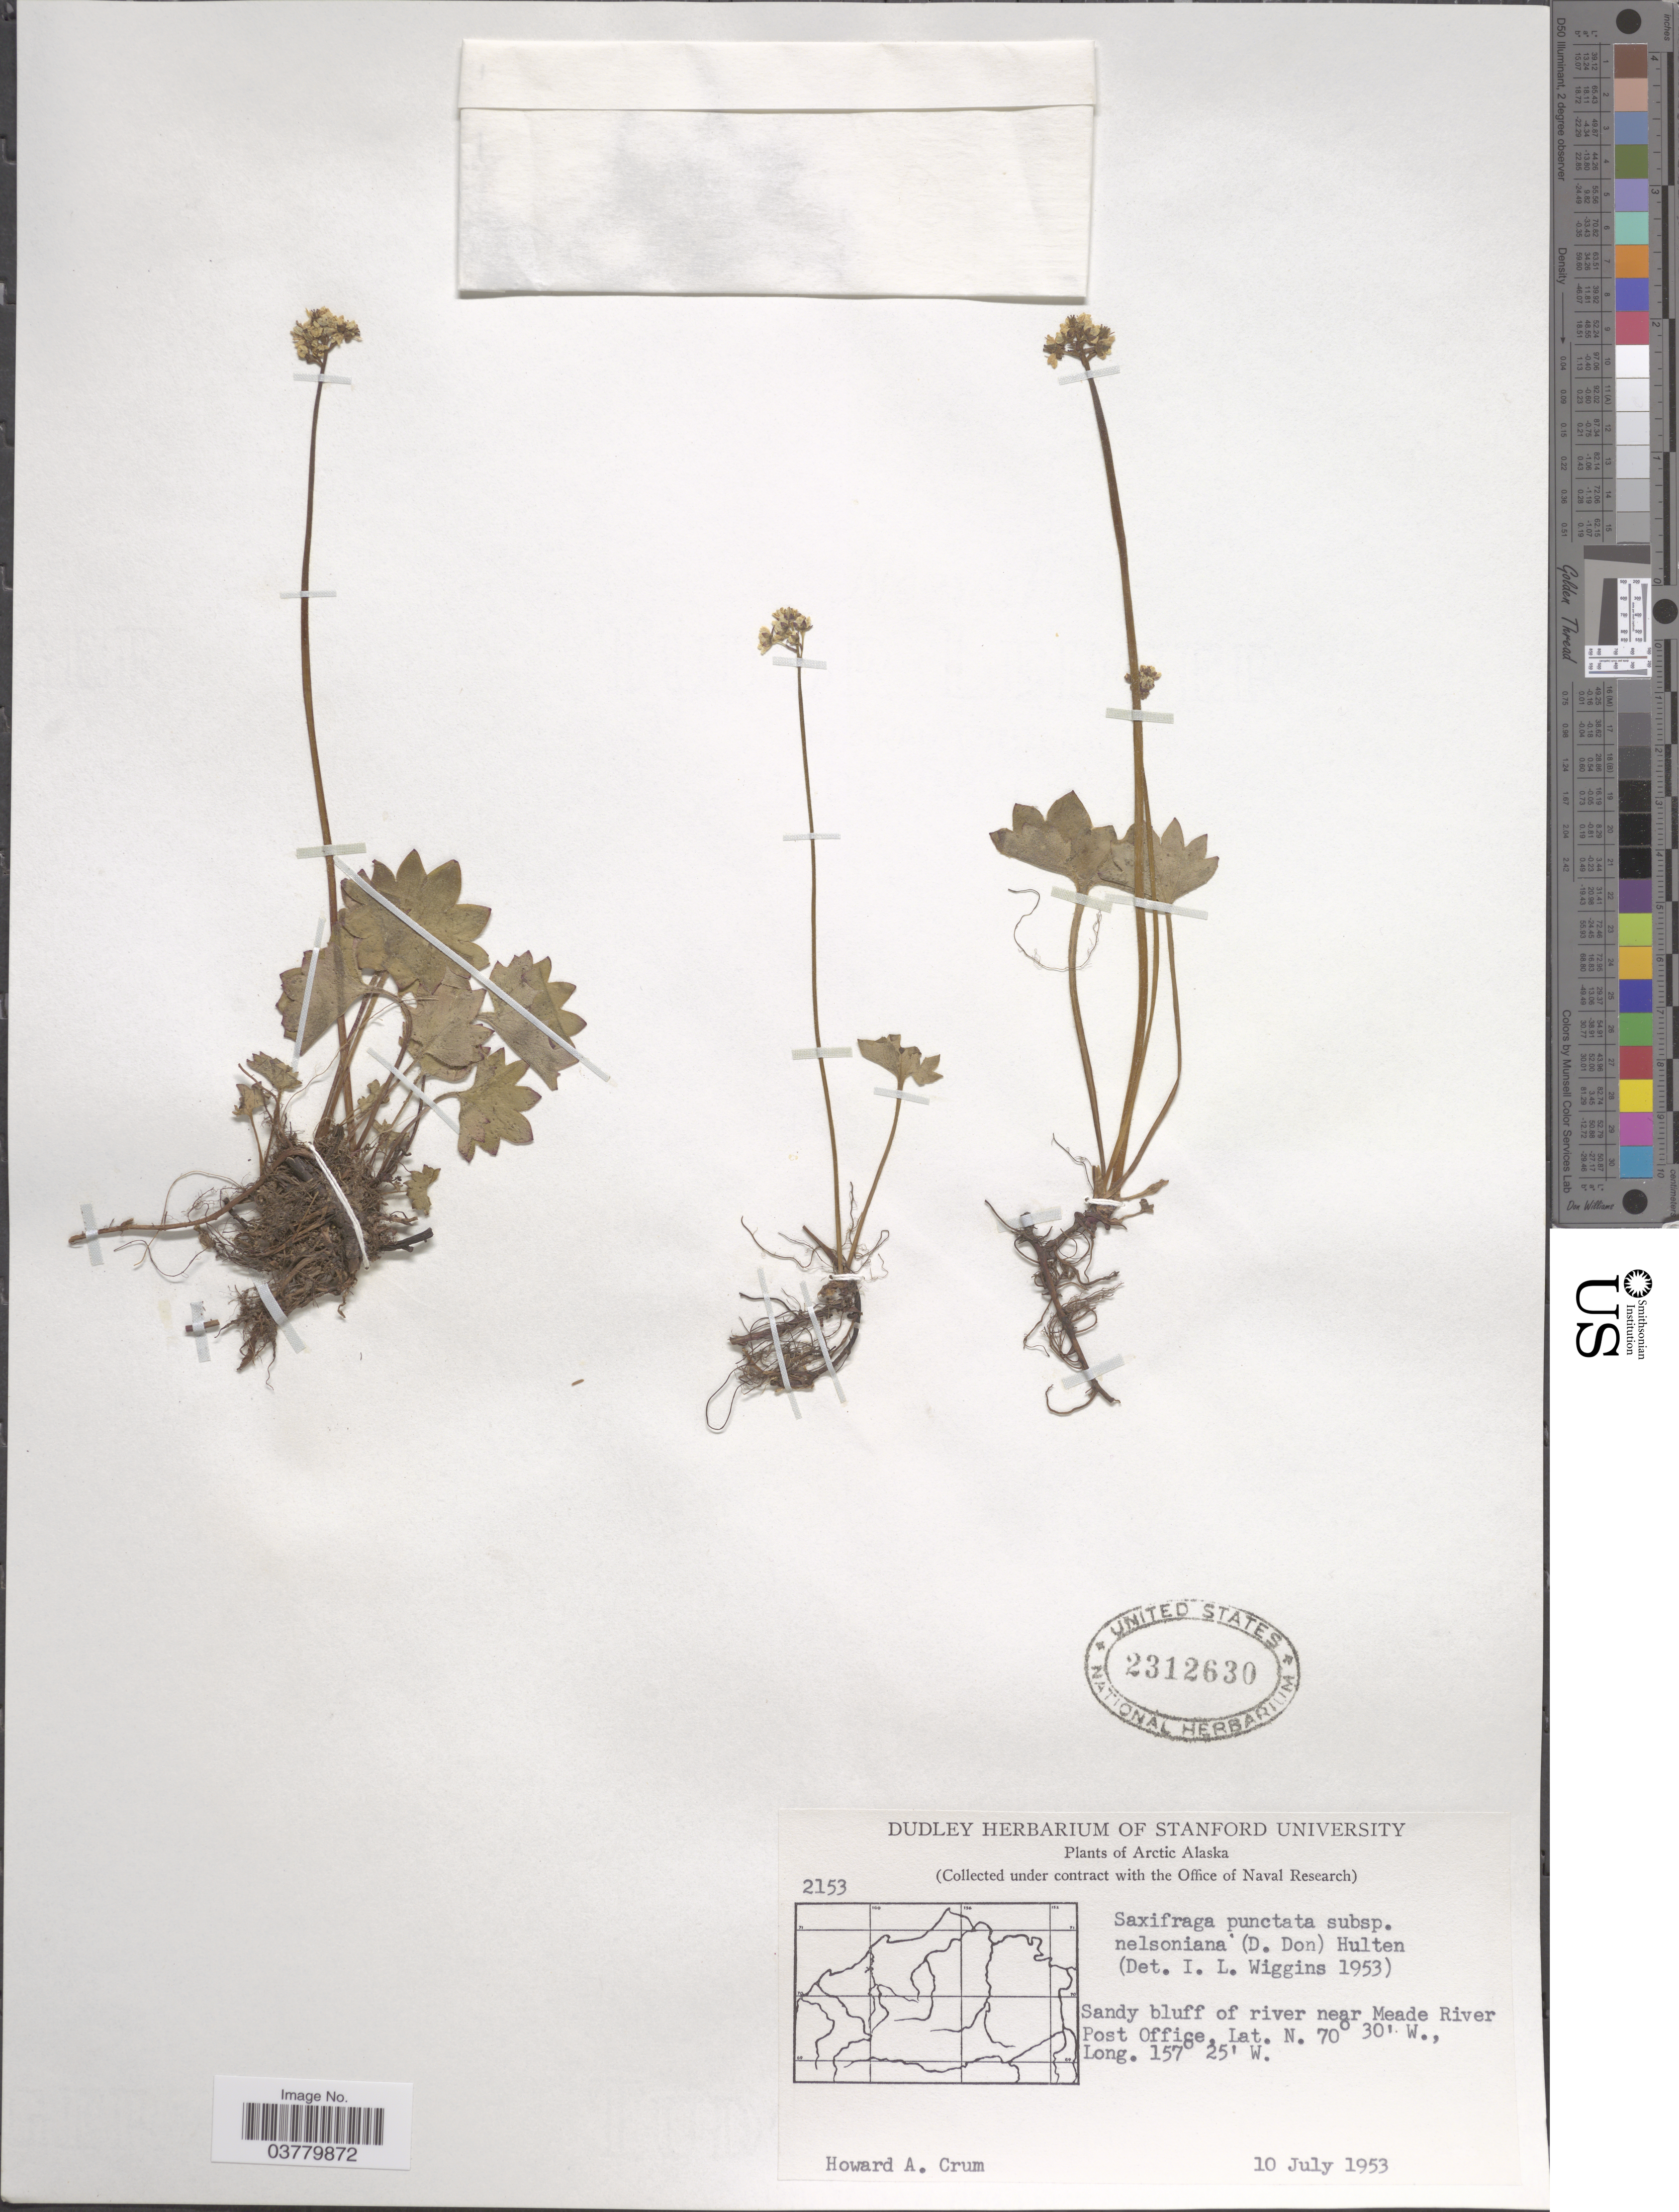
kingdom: Plantae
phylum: Tracheophyta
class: Magnoliopsida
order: Saxifragales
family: Saxifragaceae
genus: Micranthes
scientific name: Micranthes nelsoniana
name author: (D. Don) Small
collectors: H. A. Crum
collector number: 2153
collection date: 1953-07-10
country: United States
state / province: Alaska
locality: Arctic Alaska. Sandy bluff of river near Meade River Post Office.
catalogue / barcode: US 2312630